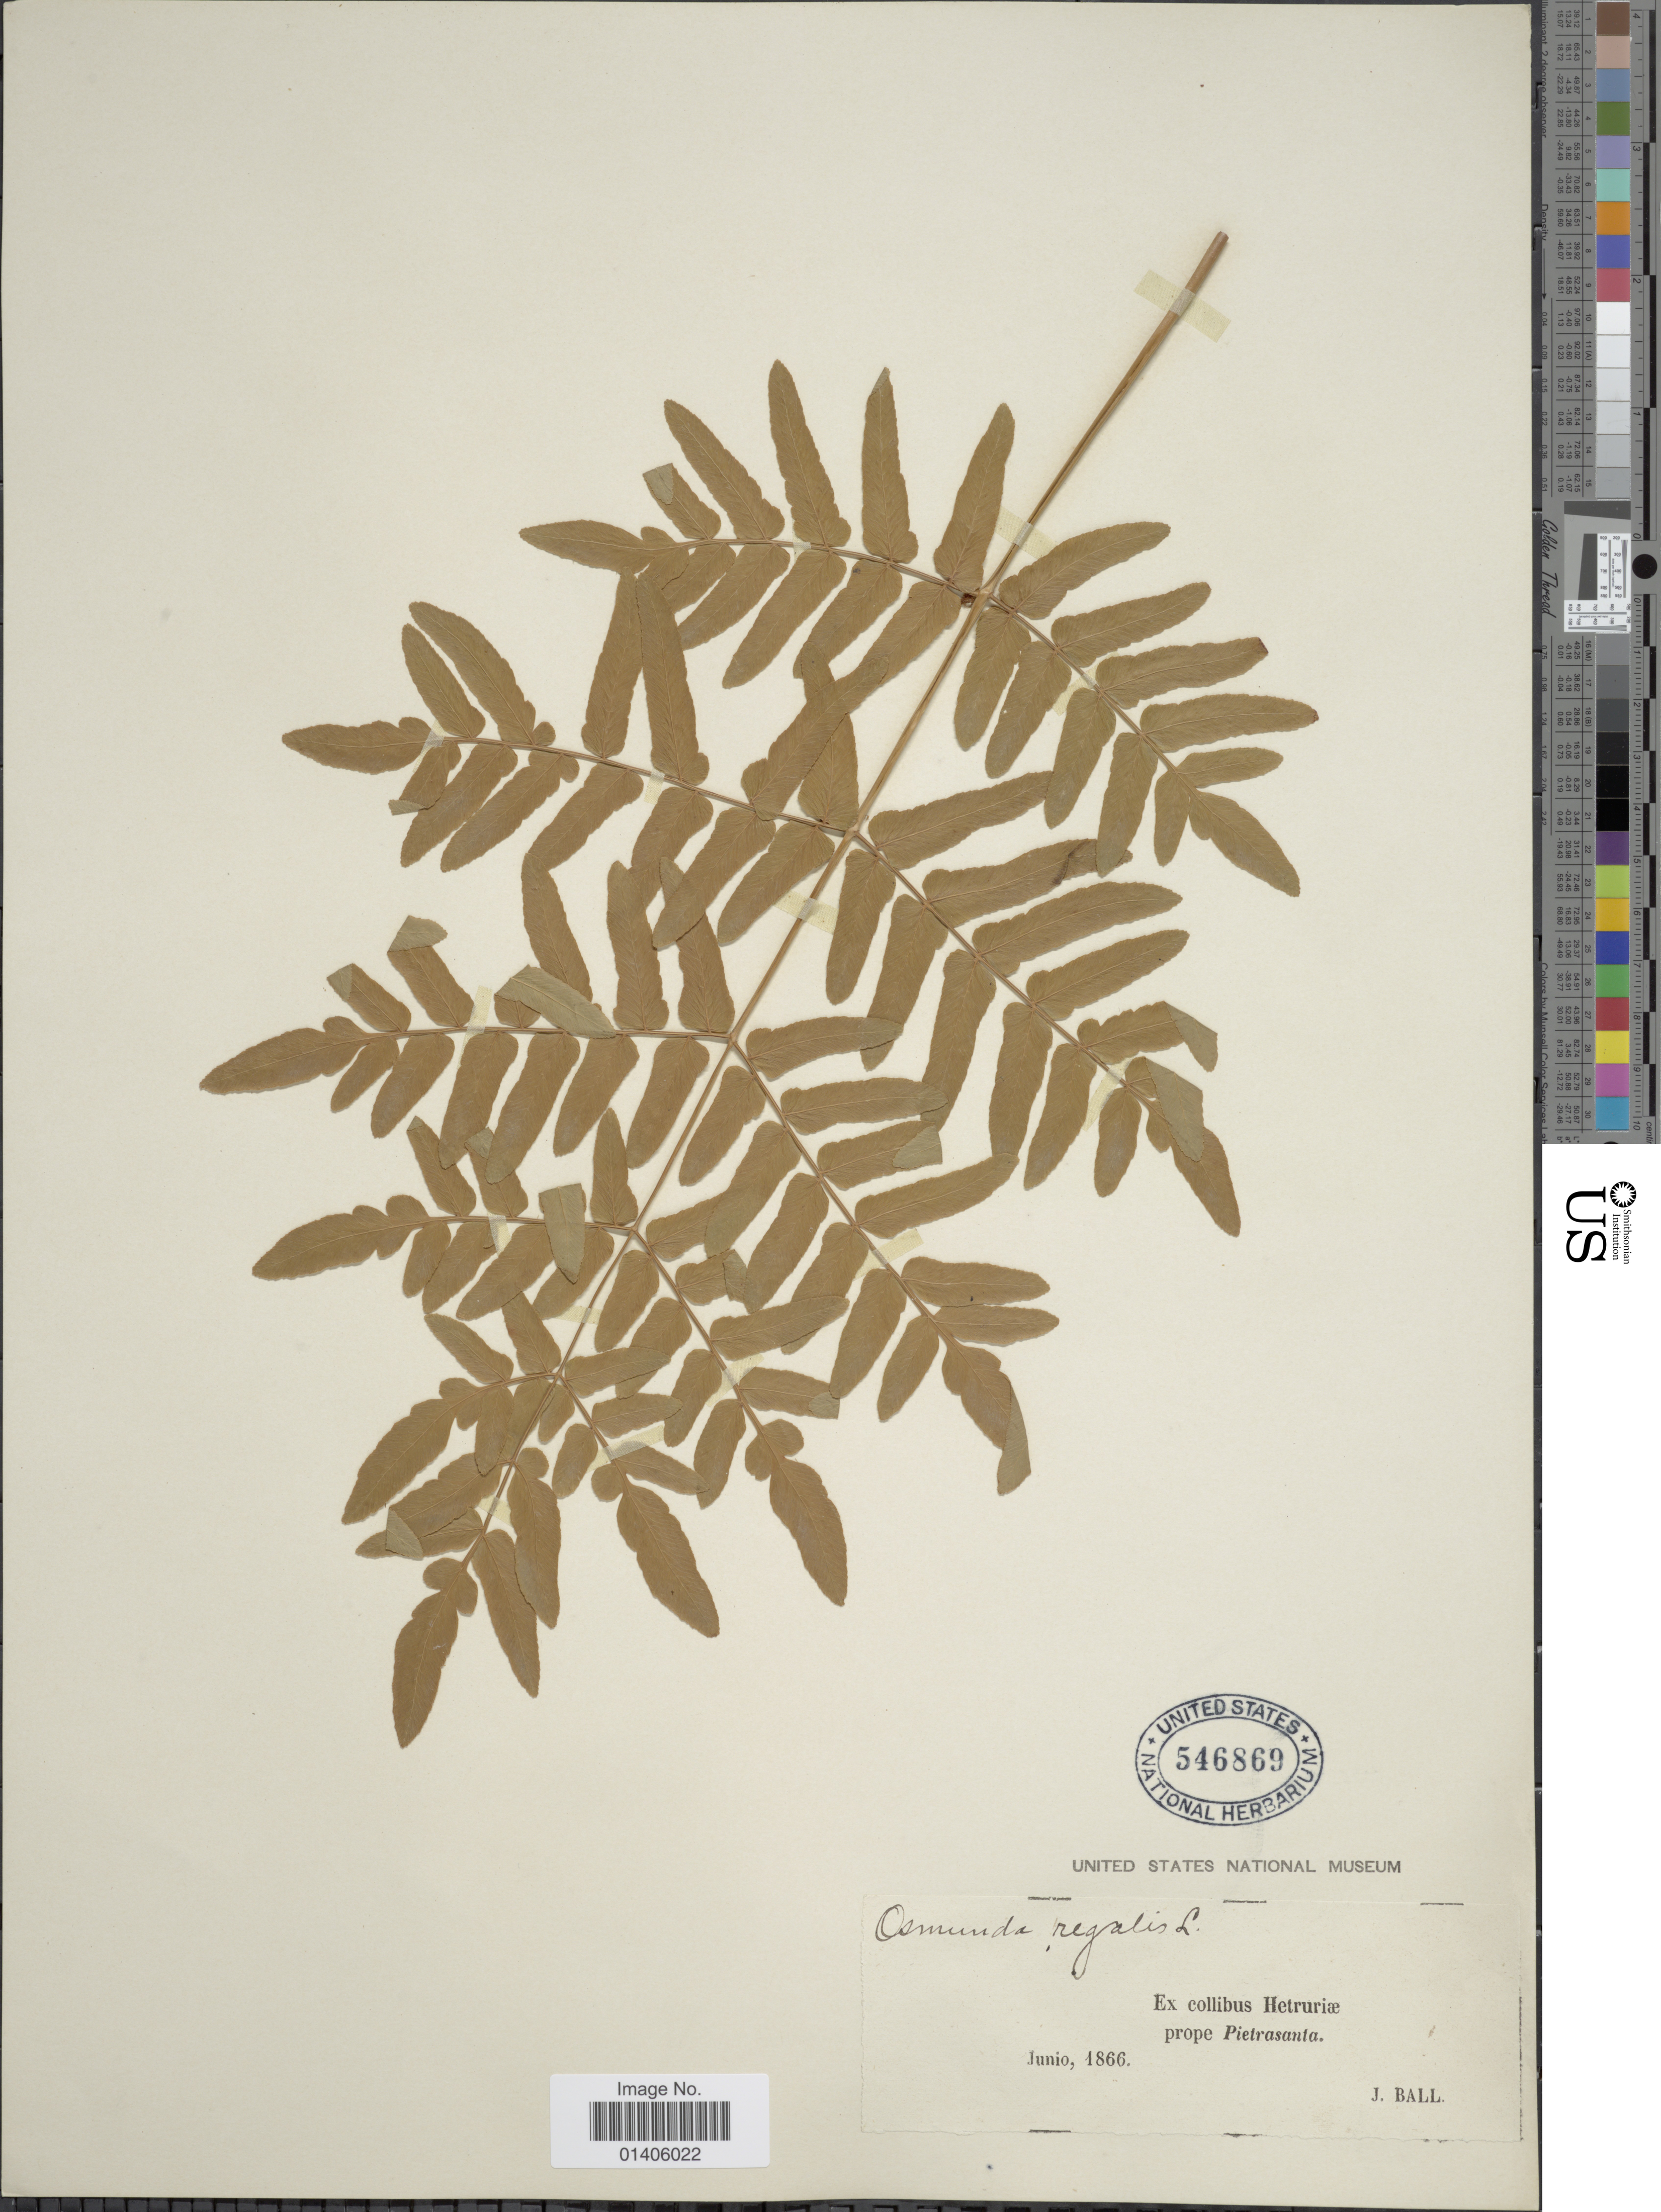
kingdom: Plantae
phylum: Tracheophyta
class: Polypodiopsida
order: Osmundales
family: Osmundaceae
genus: Osmunda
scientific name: Osmunda regalis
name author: L.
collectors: J. Ball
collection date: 1866-06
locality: Prope Pietrasanta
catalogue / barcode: US 546869